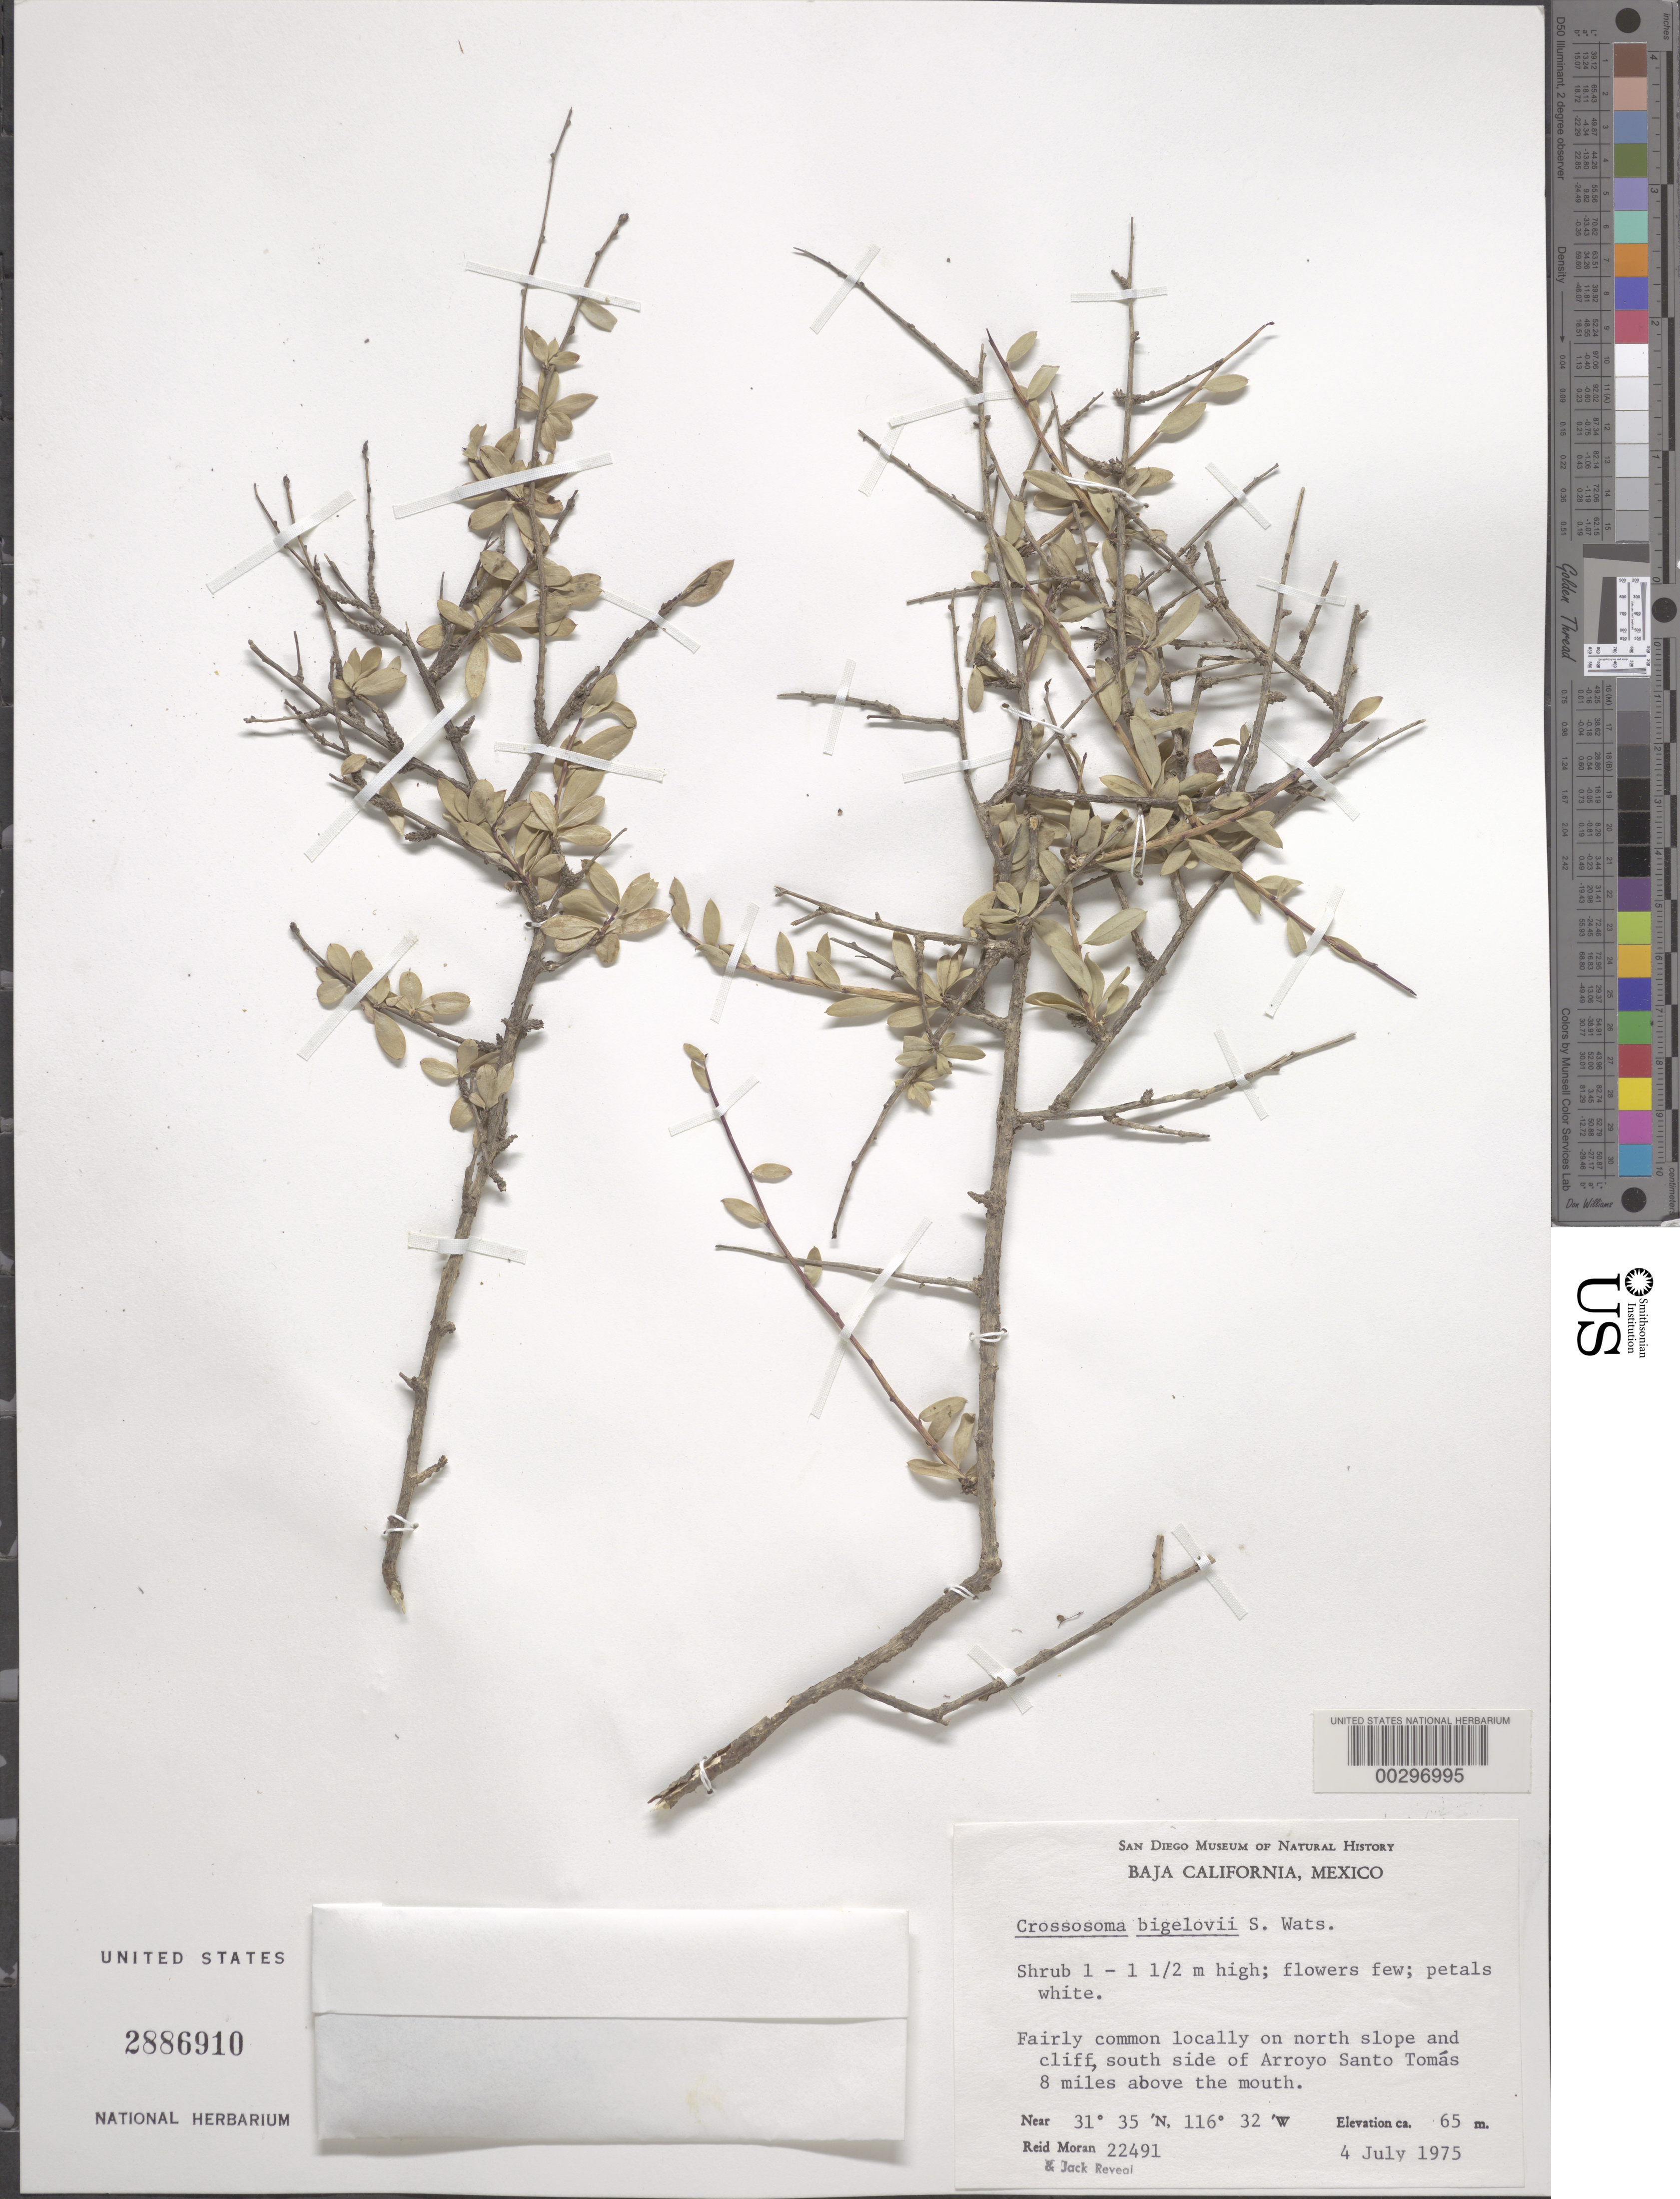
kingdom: Plantae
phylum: Tracheophyta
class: Magnoliopsida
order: Crossosomatales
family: Crossosomataceae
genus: Crossosoma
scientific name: Crossosoma bigelovii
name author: S. Watson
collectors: R. V. Moran & J. L. Reveal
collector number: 22491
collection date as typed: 04 Jul 1975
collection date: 1975-07-04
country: Mexico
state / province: Baja California Norte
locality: S side of Arroyo San Tomas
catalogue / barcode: US 2886910